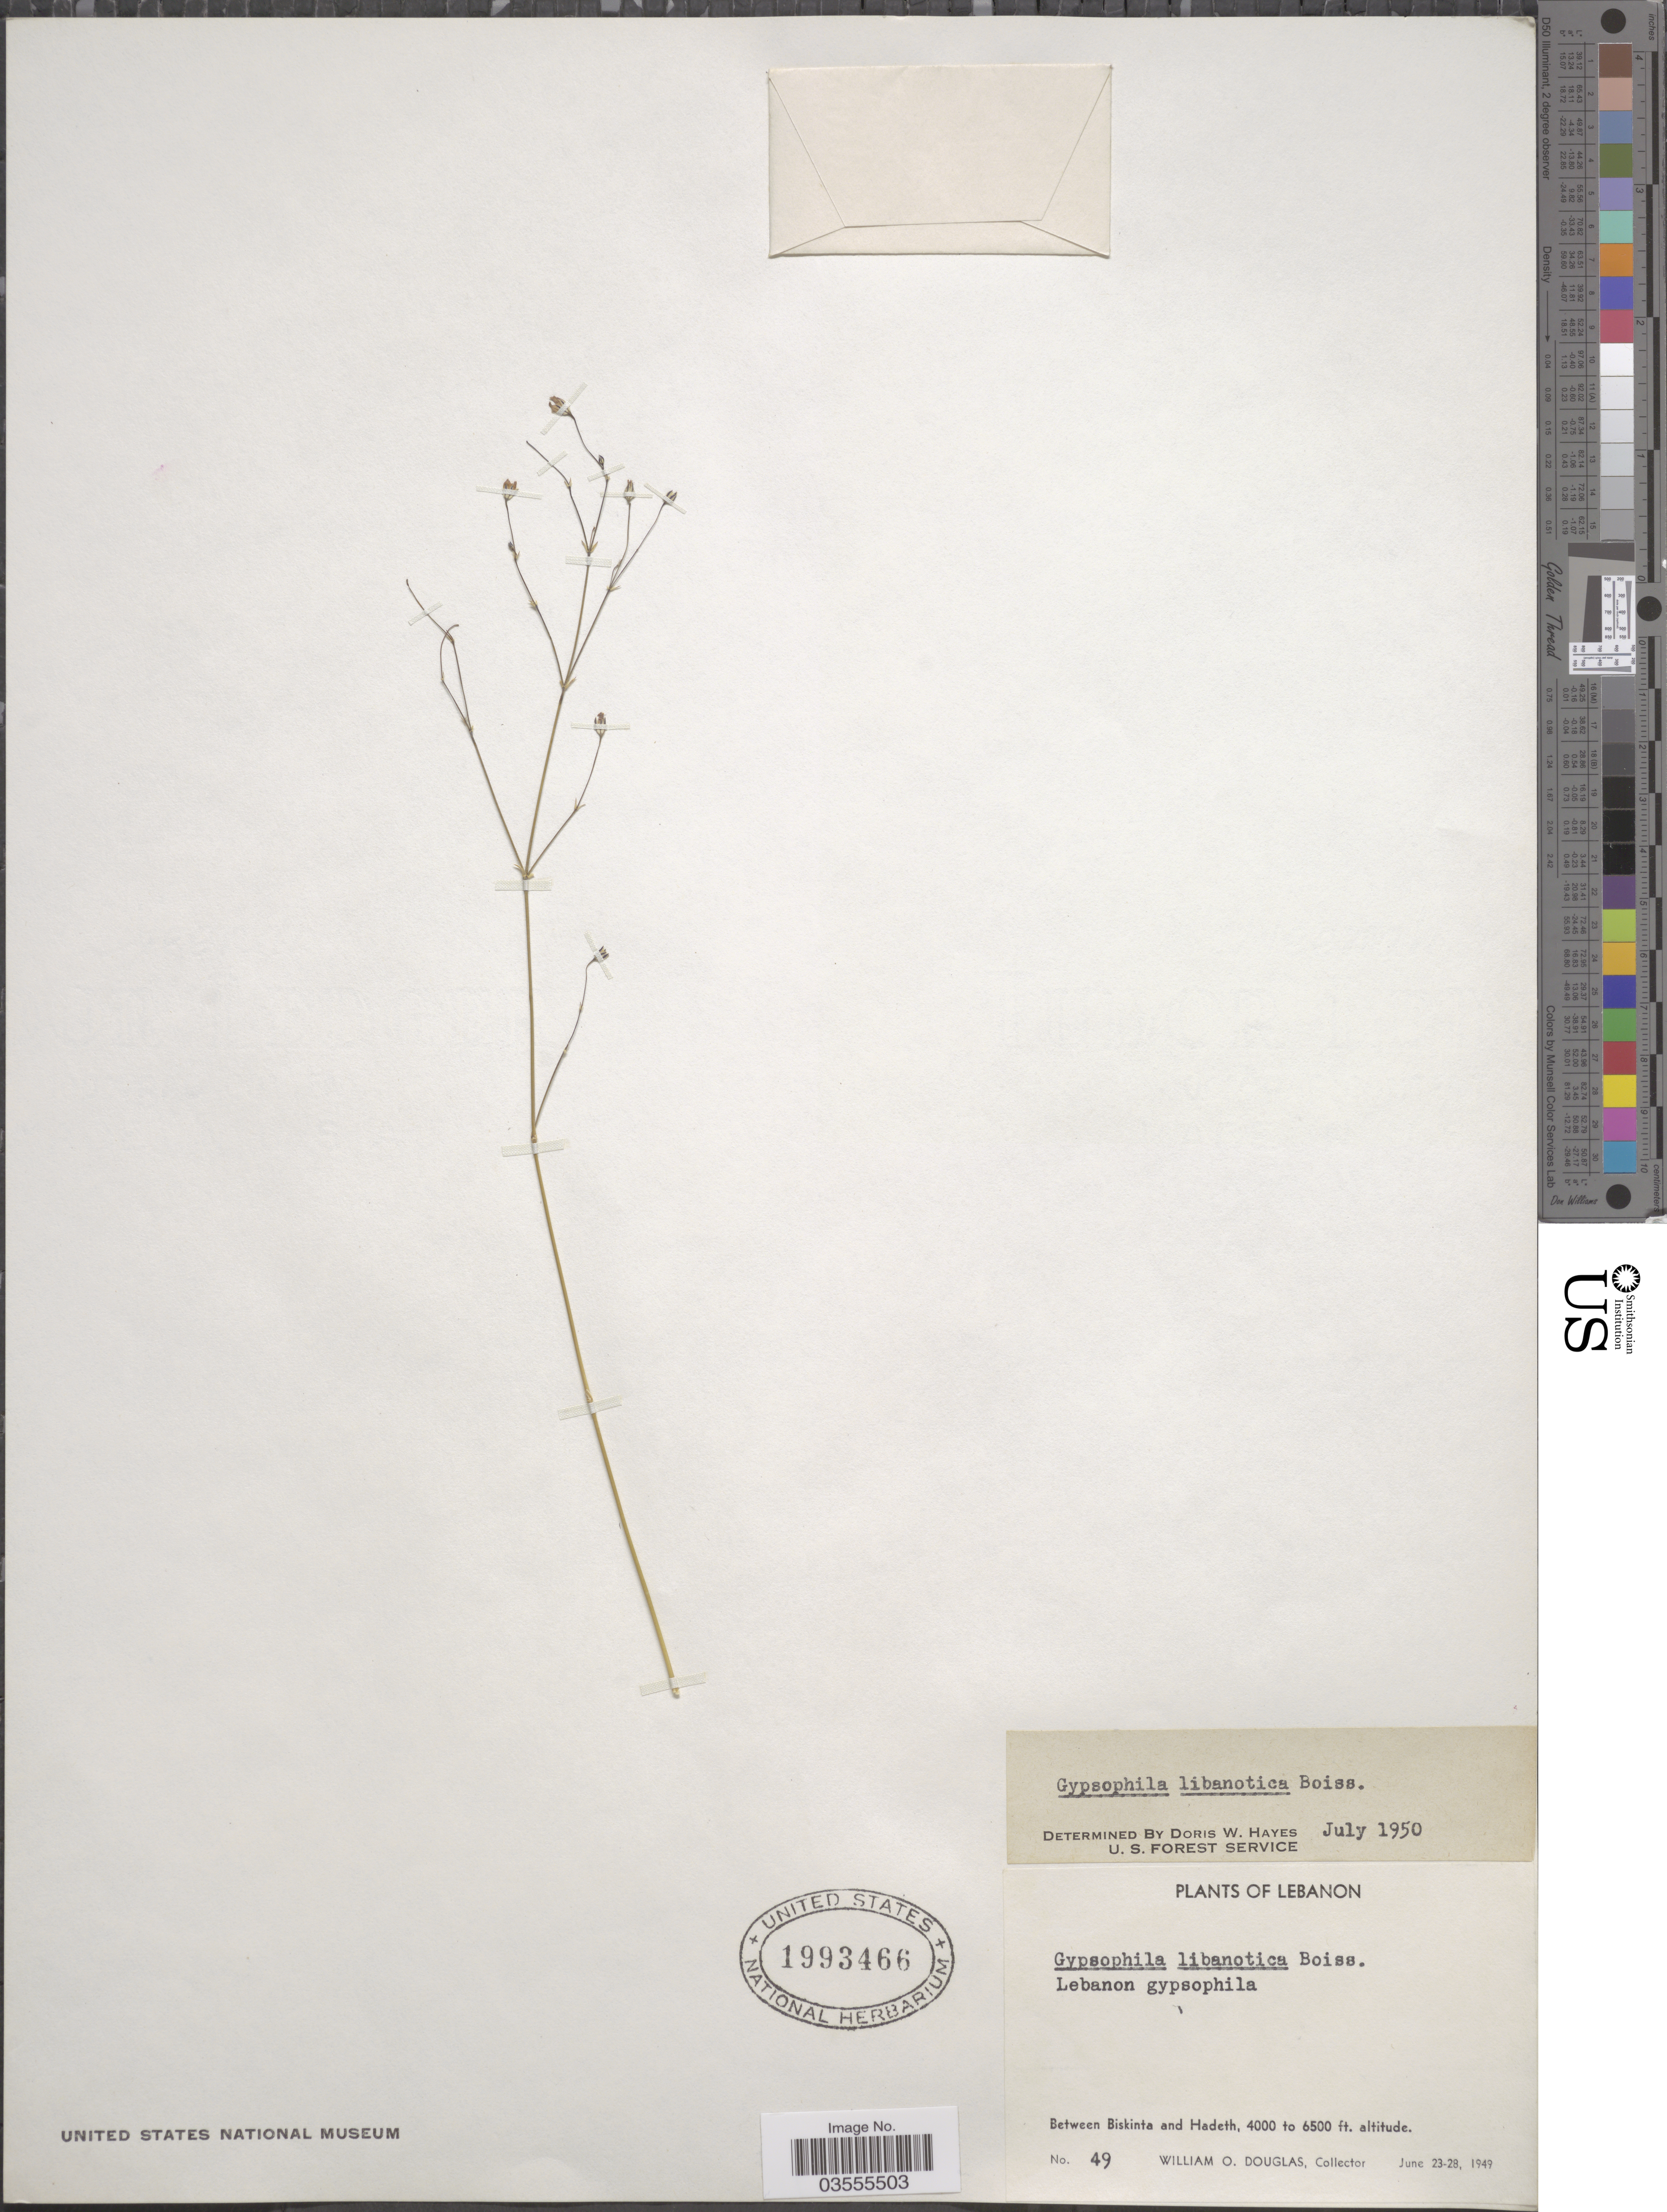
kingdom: Plantae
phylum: Tracheophyta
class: Magnoliopsida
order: Caryophyllales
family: Caryophyllaceae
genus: Gypsophila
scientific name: Gypsophila libanotica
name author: Boiss.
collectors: W. Douglas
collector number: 49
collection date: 1949-06-23/1949-06-28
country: Lebanon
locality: Between Biskinta and Hadeth.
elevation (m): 1219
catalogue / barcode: US 1993466